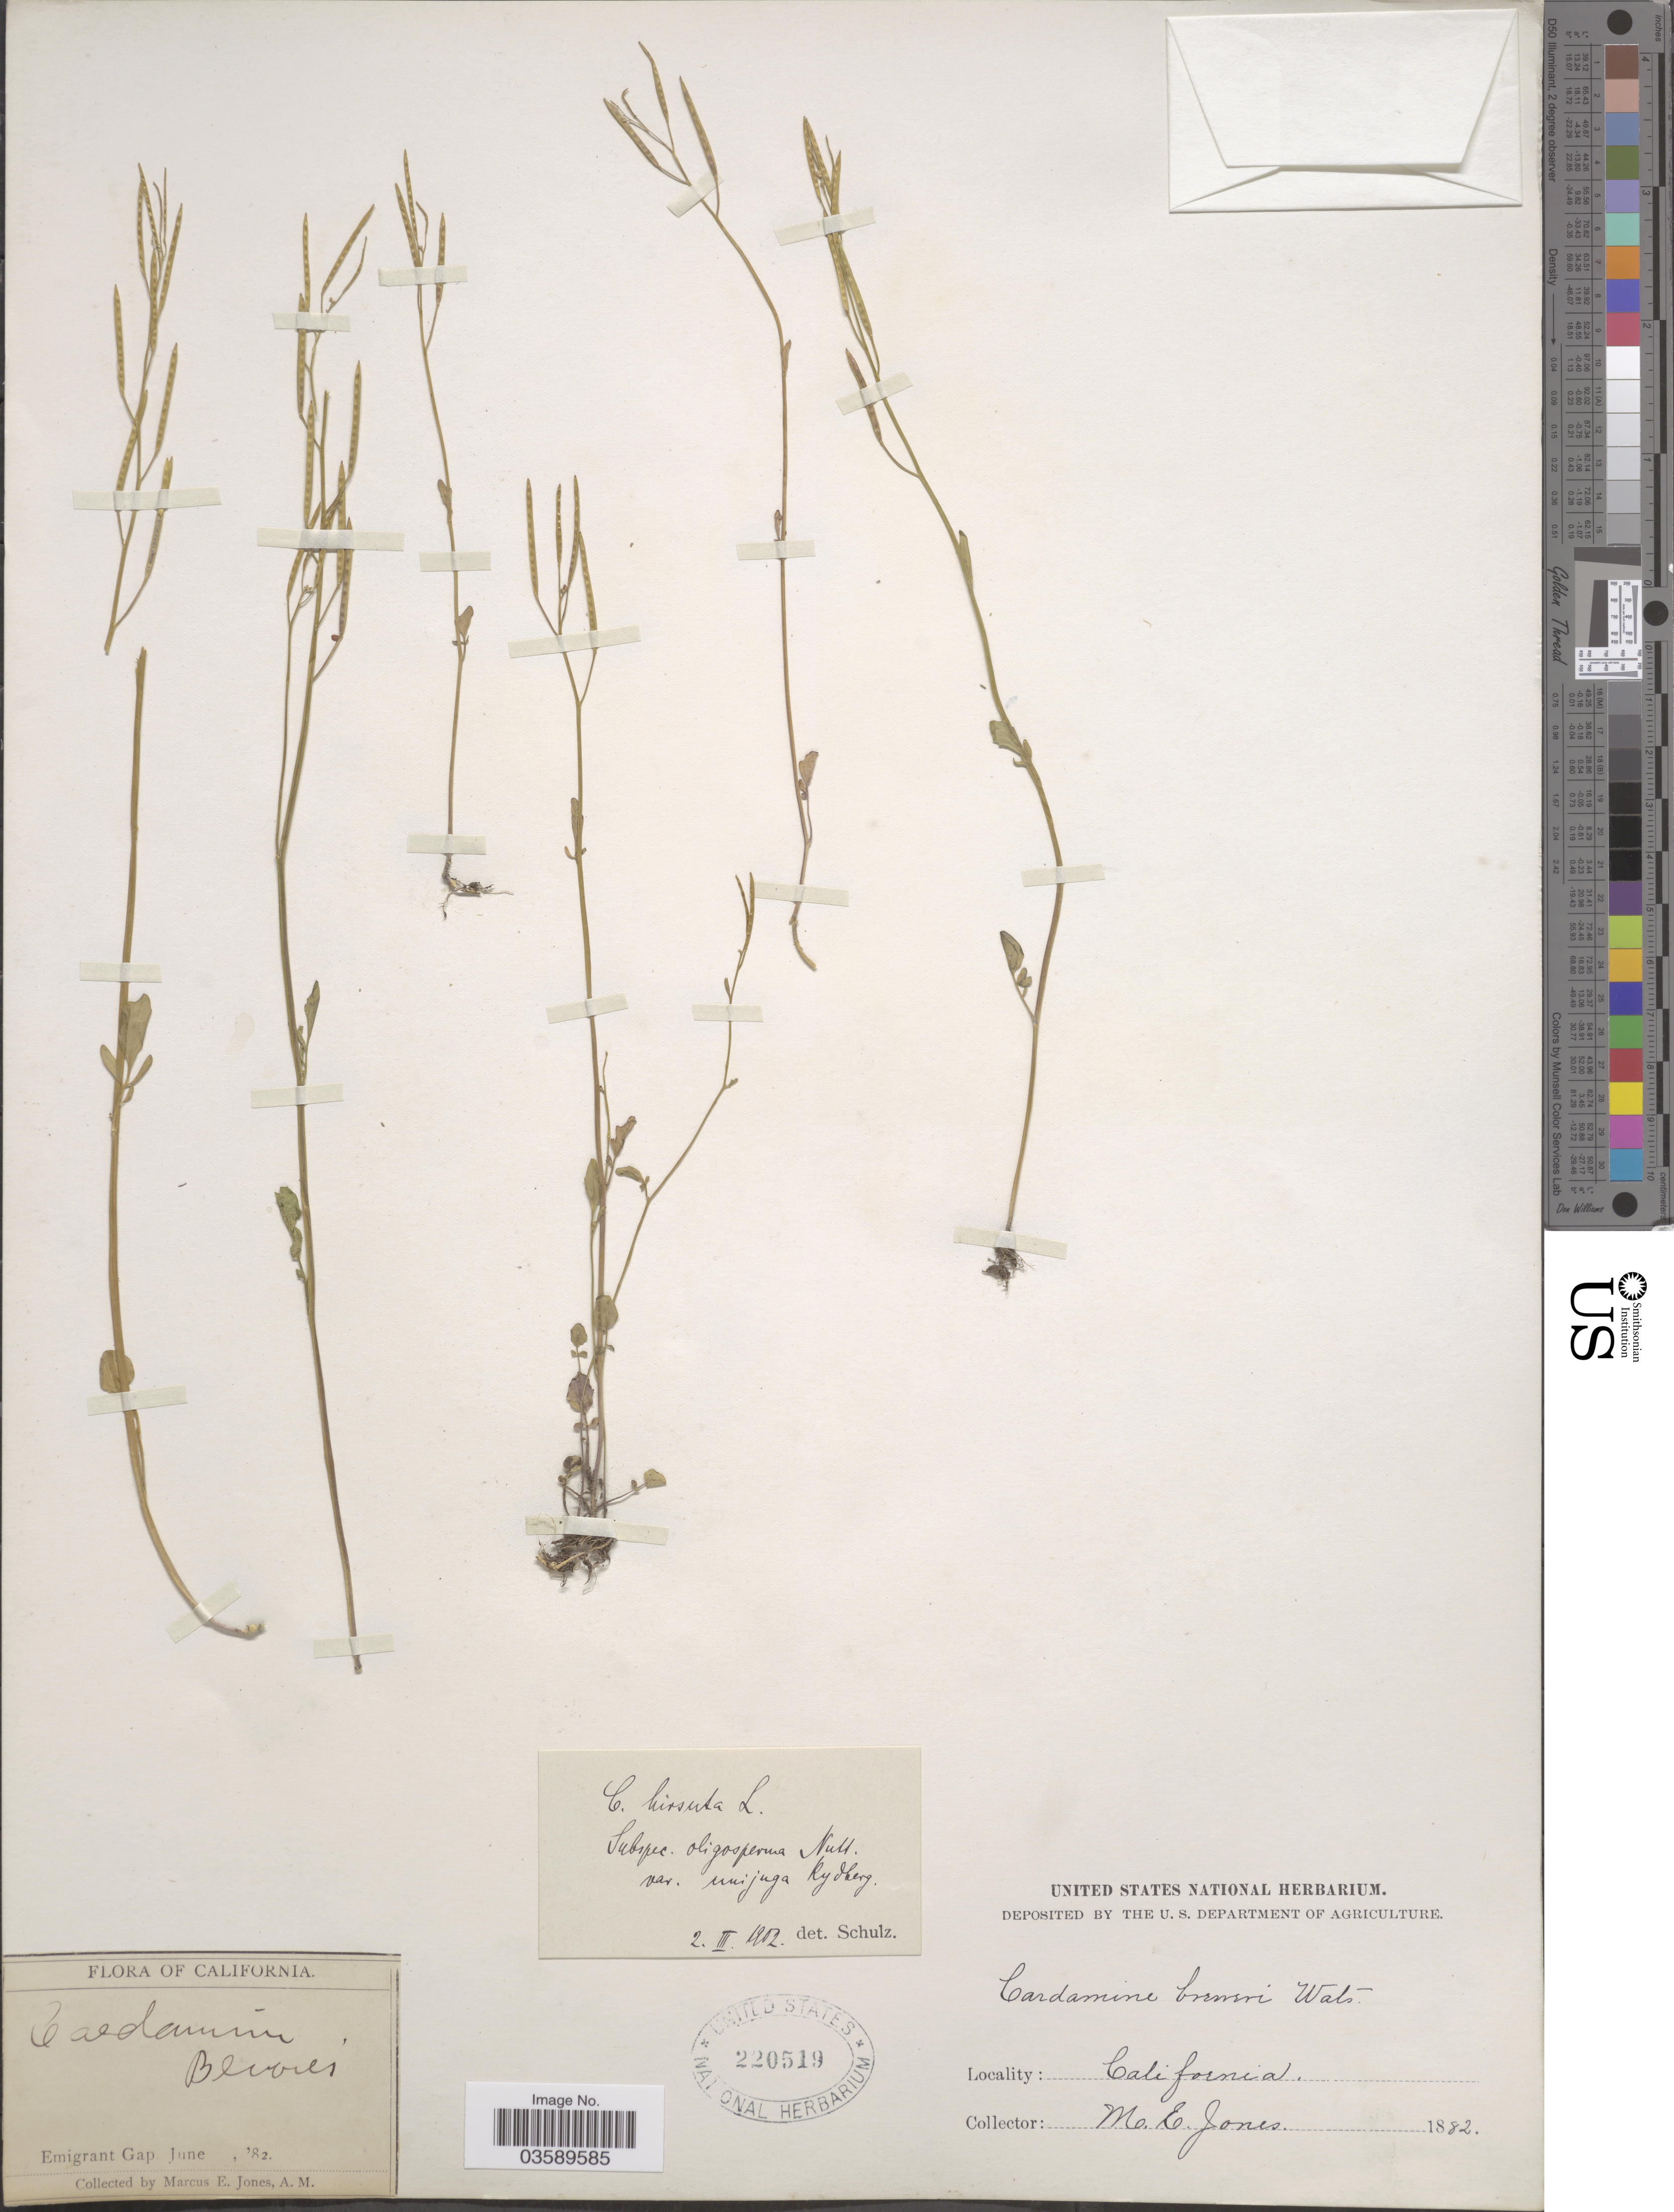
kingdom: Plantae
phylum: Tracheophyta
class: Magnoliopsida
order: Brassicales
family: Brassicaceae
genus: Cardamine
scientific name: Cardamine oligosperma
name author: Nutt.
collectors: M. E. Jones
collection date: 1882-06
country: United States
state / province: California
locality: Emigrant Gap.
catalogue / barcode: US 220519